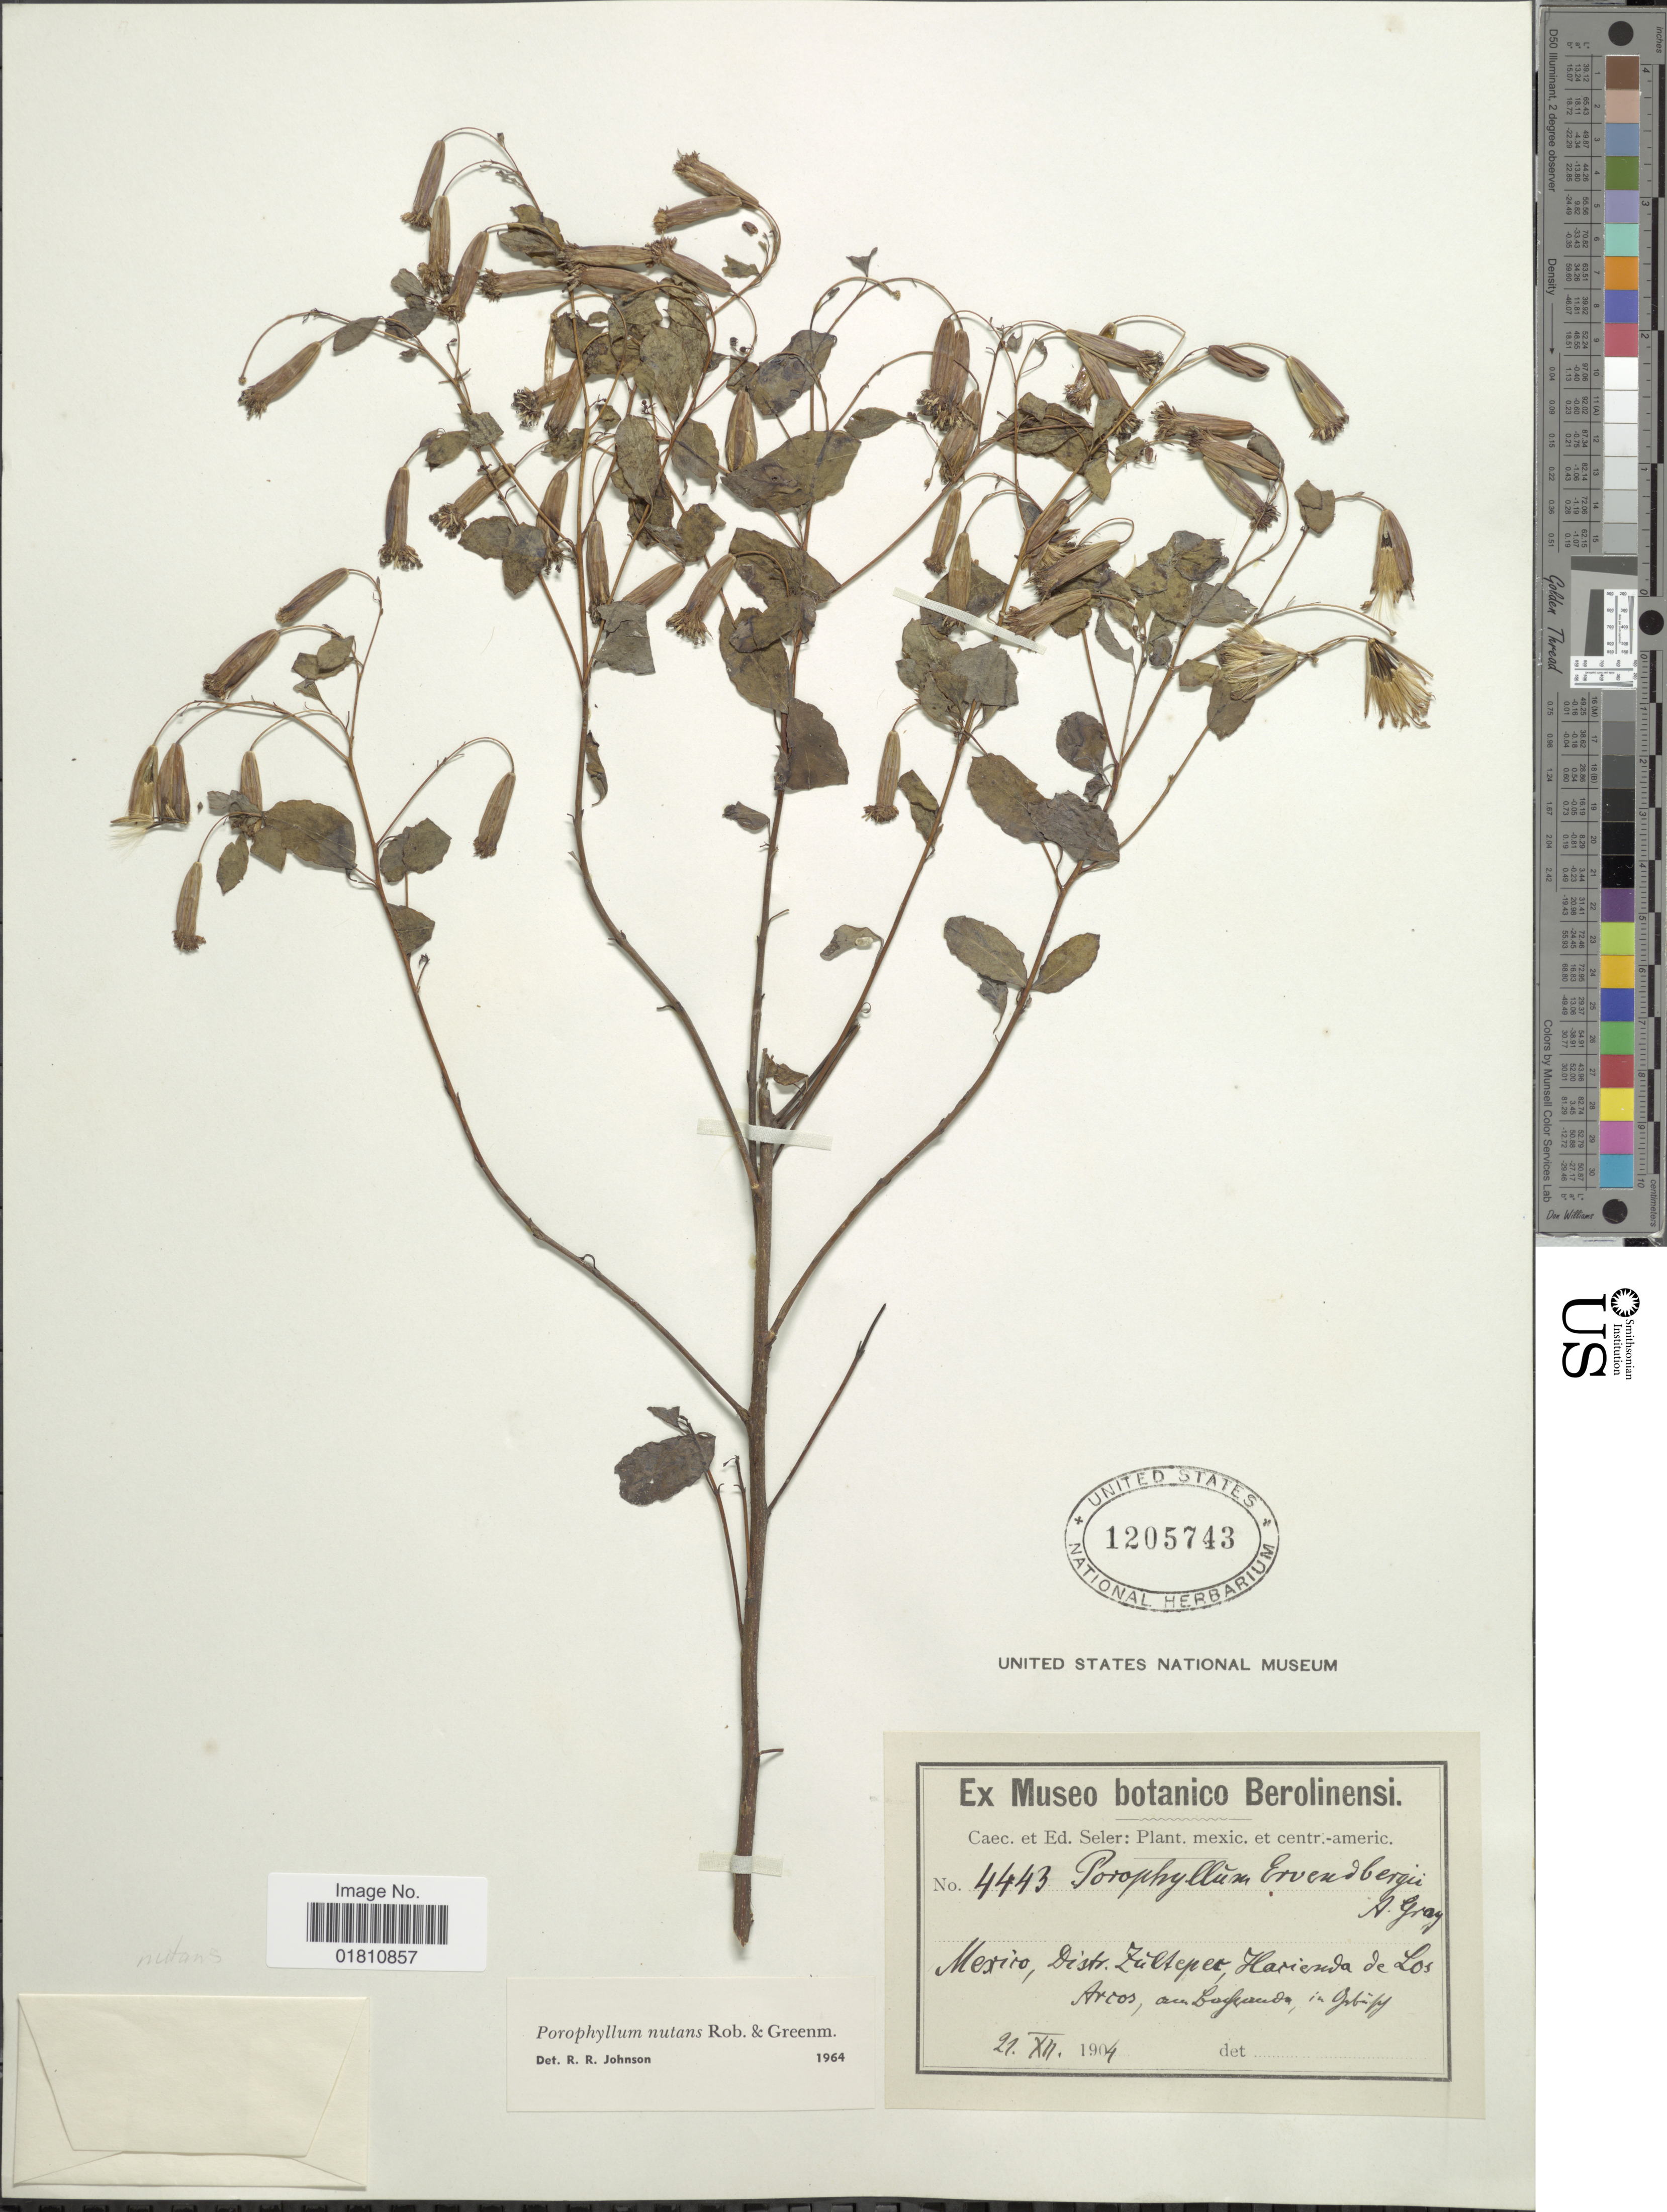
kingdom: Plantae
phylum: Tracheophyta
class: Magnoliopsida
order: Asterales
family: Asteraceae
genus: Porophyllum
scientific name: Porophyllum viridiflorum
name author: (Kunth) DC.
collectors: ex Caec. et Ed Seler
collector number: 4443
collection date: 1904-12-21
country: Mexico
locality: Distr. Zultepec, Hacienda de Los Arcos, am Bogkanda [interpreted], in Gribipf. [interpreted]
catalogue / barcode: US 1205743